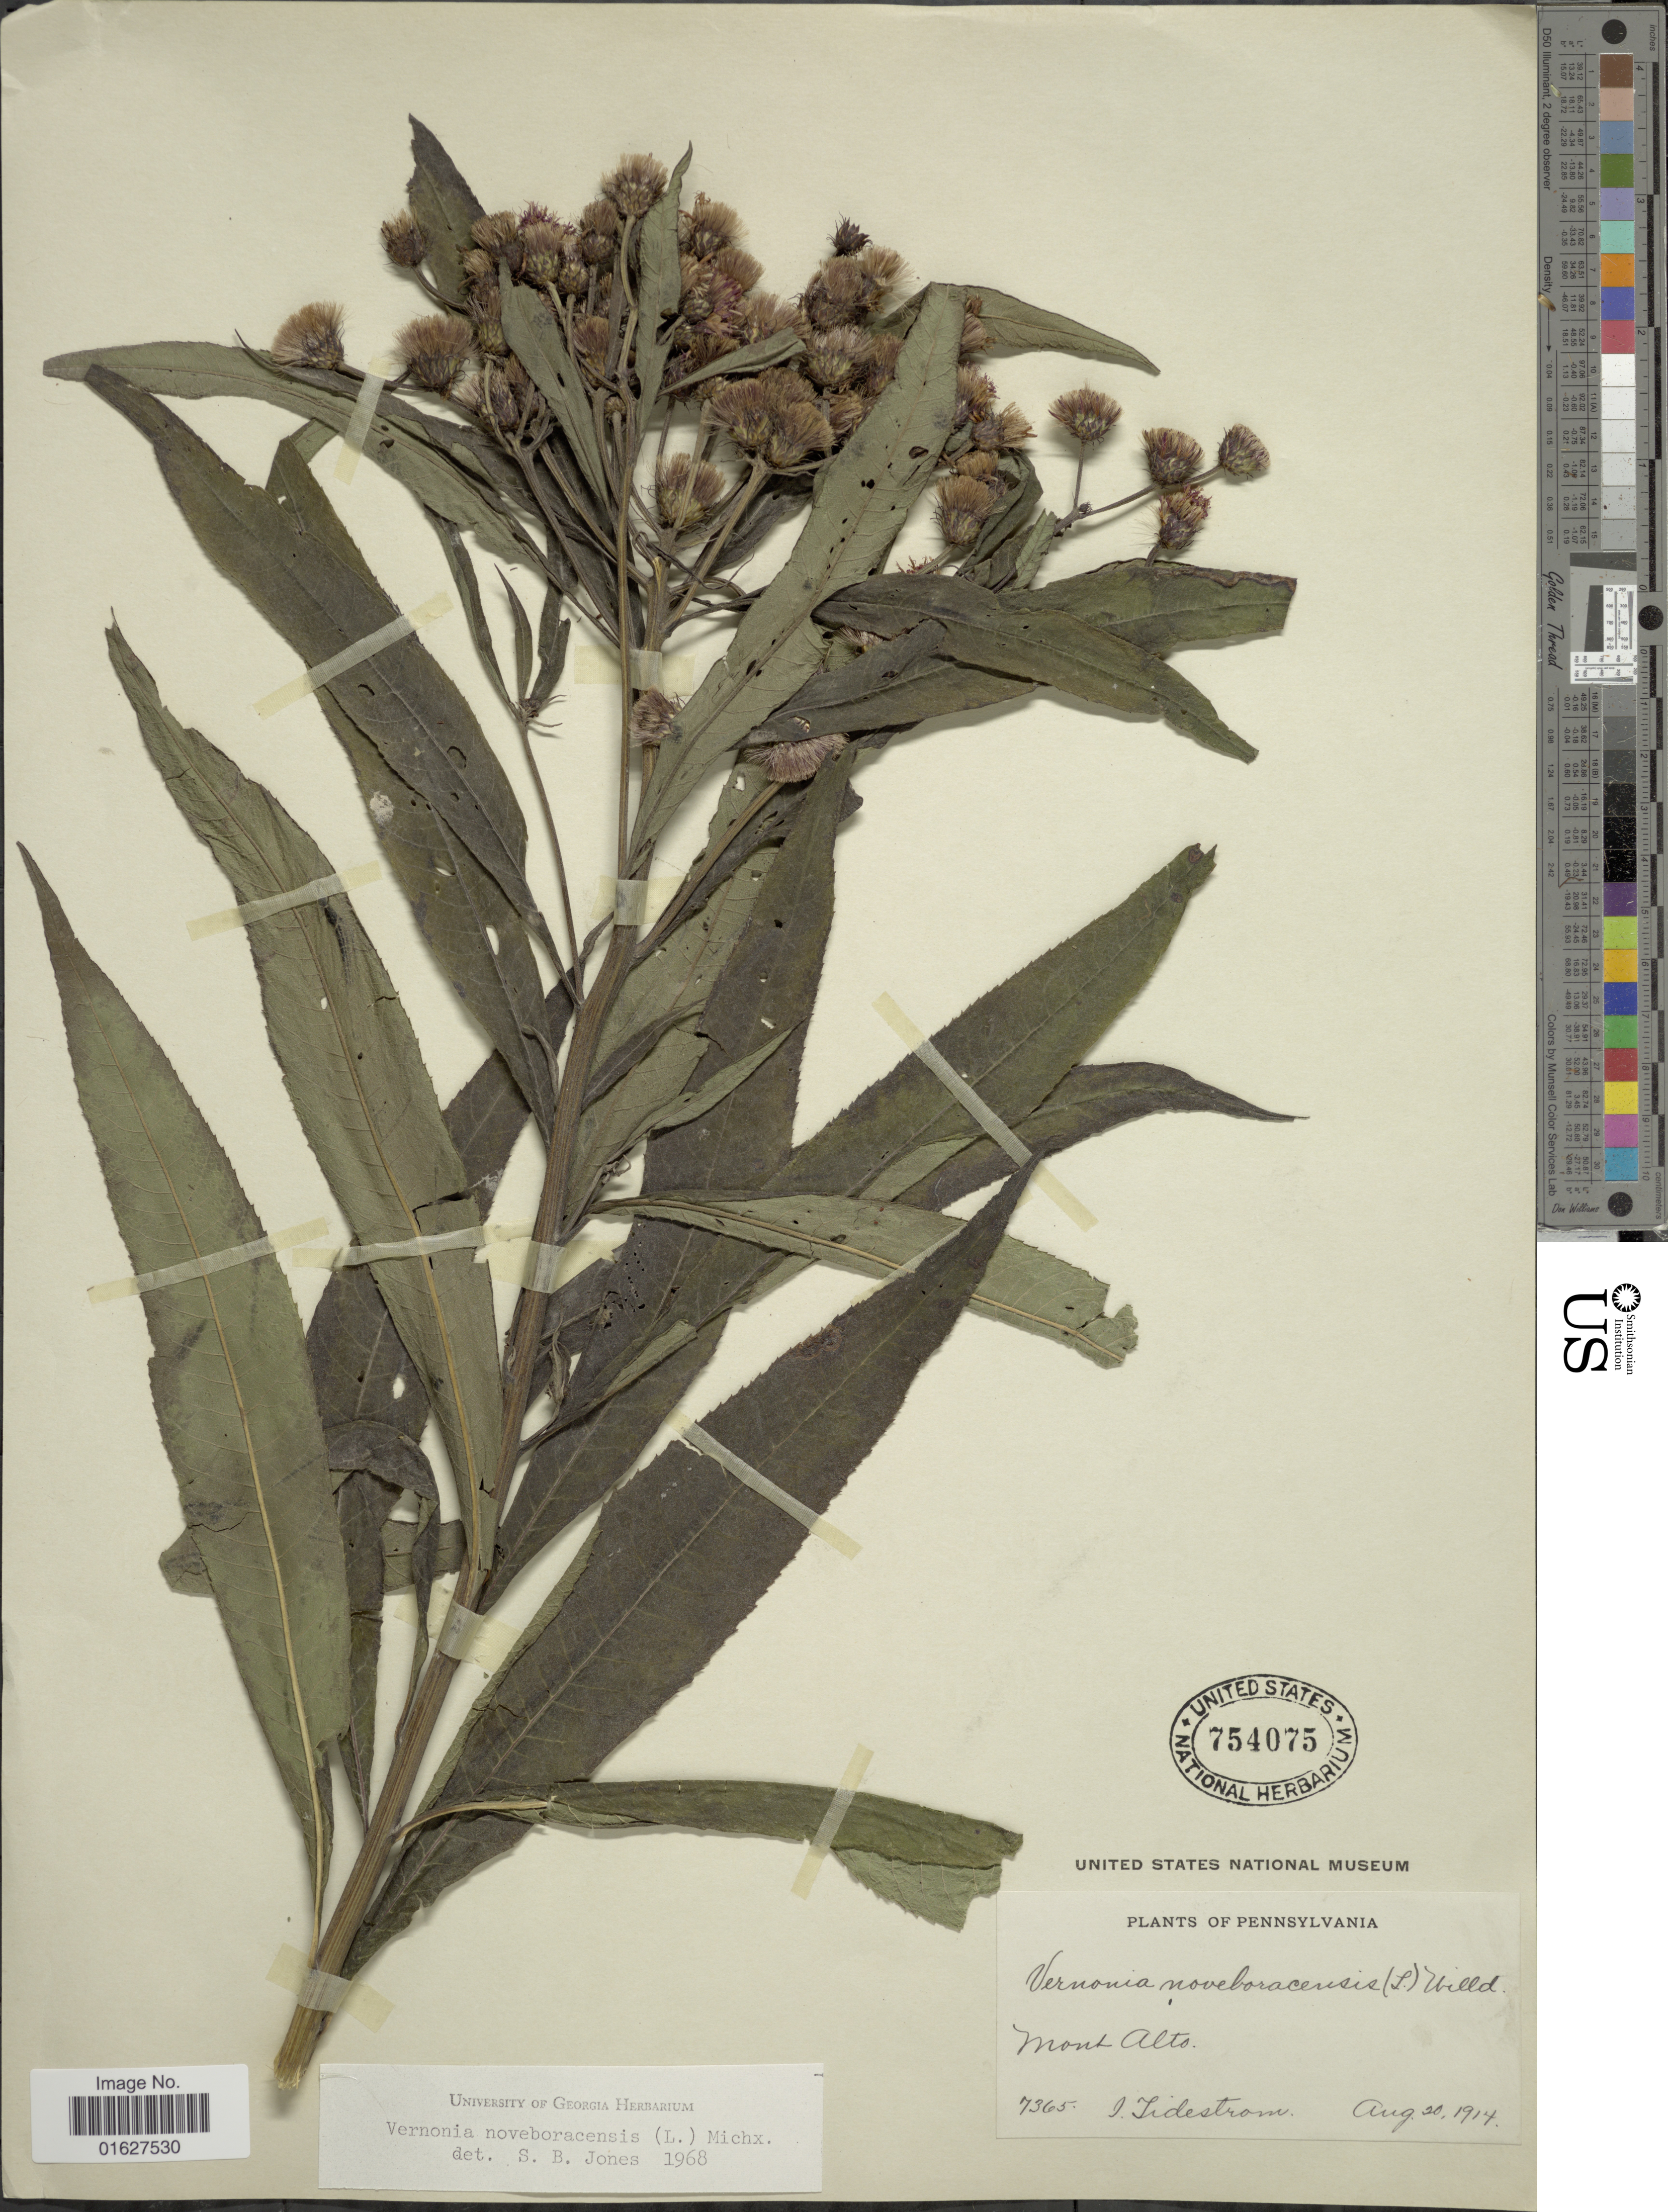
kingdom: Plantae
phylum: Tracheophyta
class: Magnoliopsida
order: Asterales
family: Asteraceae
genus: Vernonia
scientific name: Vernonia noveboracensis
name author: (L.) Michx.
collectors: J. Tidestrom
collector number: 7365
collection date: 1914-08-20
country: United States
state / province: Pennsylvania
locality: Mont Alto.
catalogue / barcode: US 754075